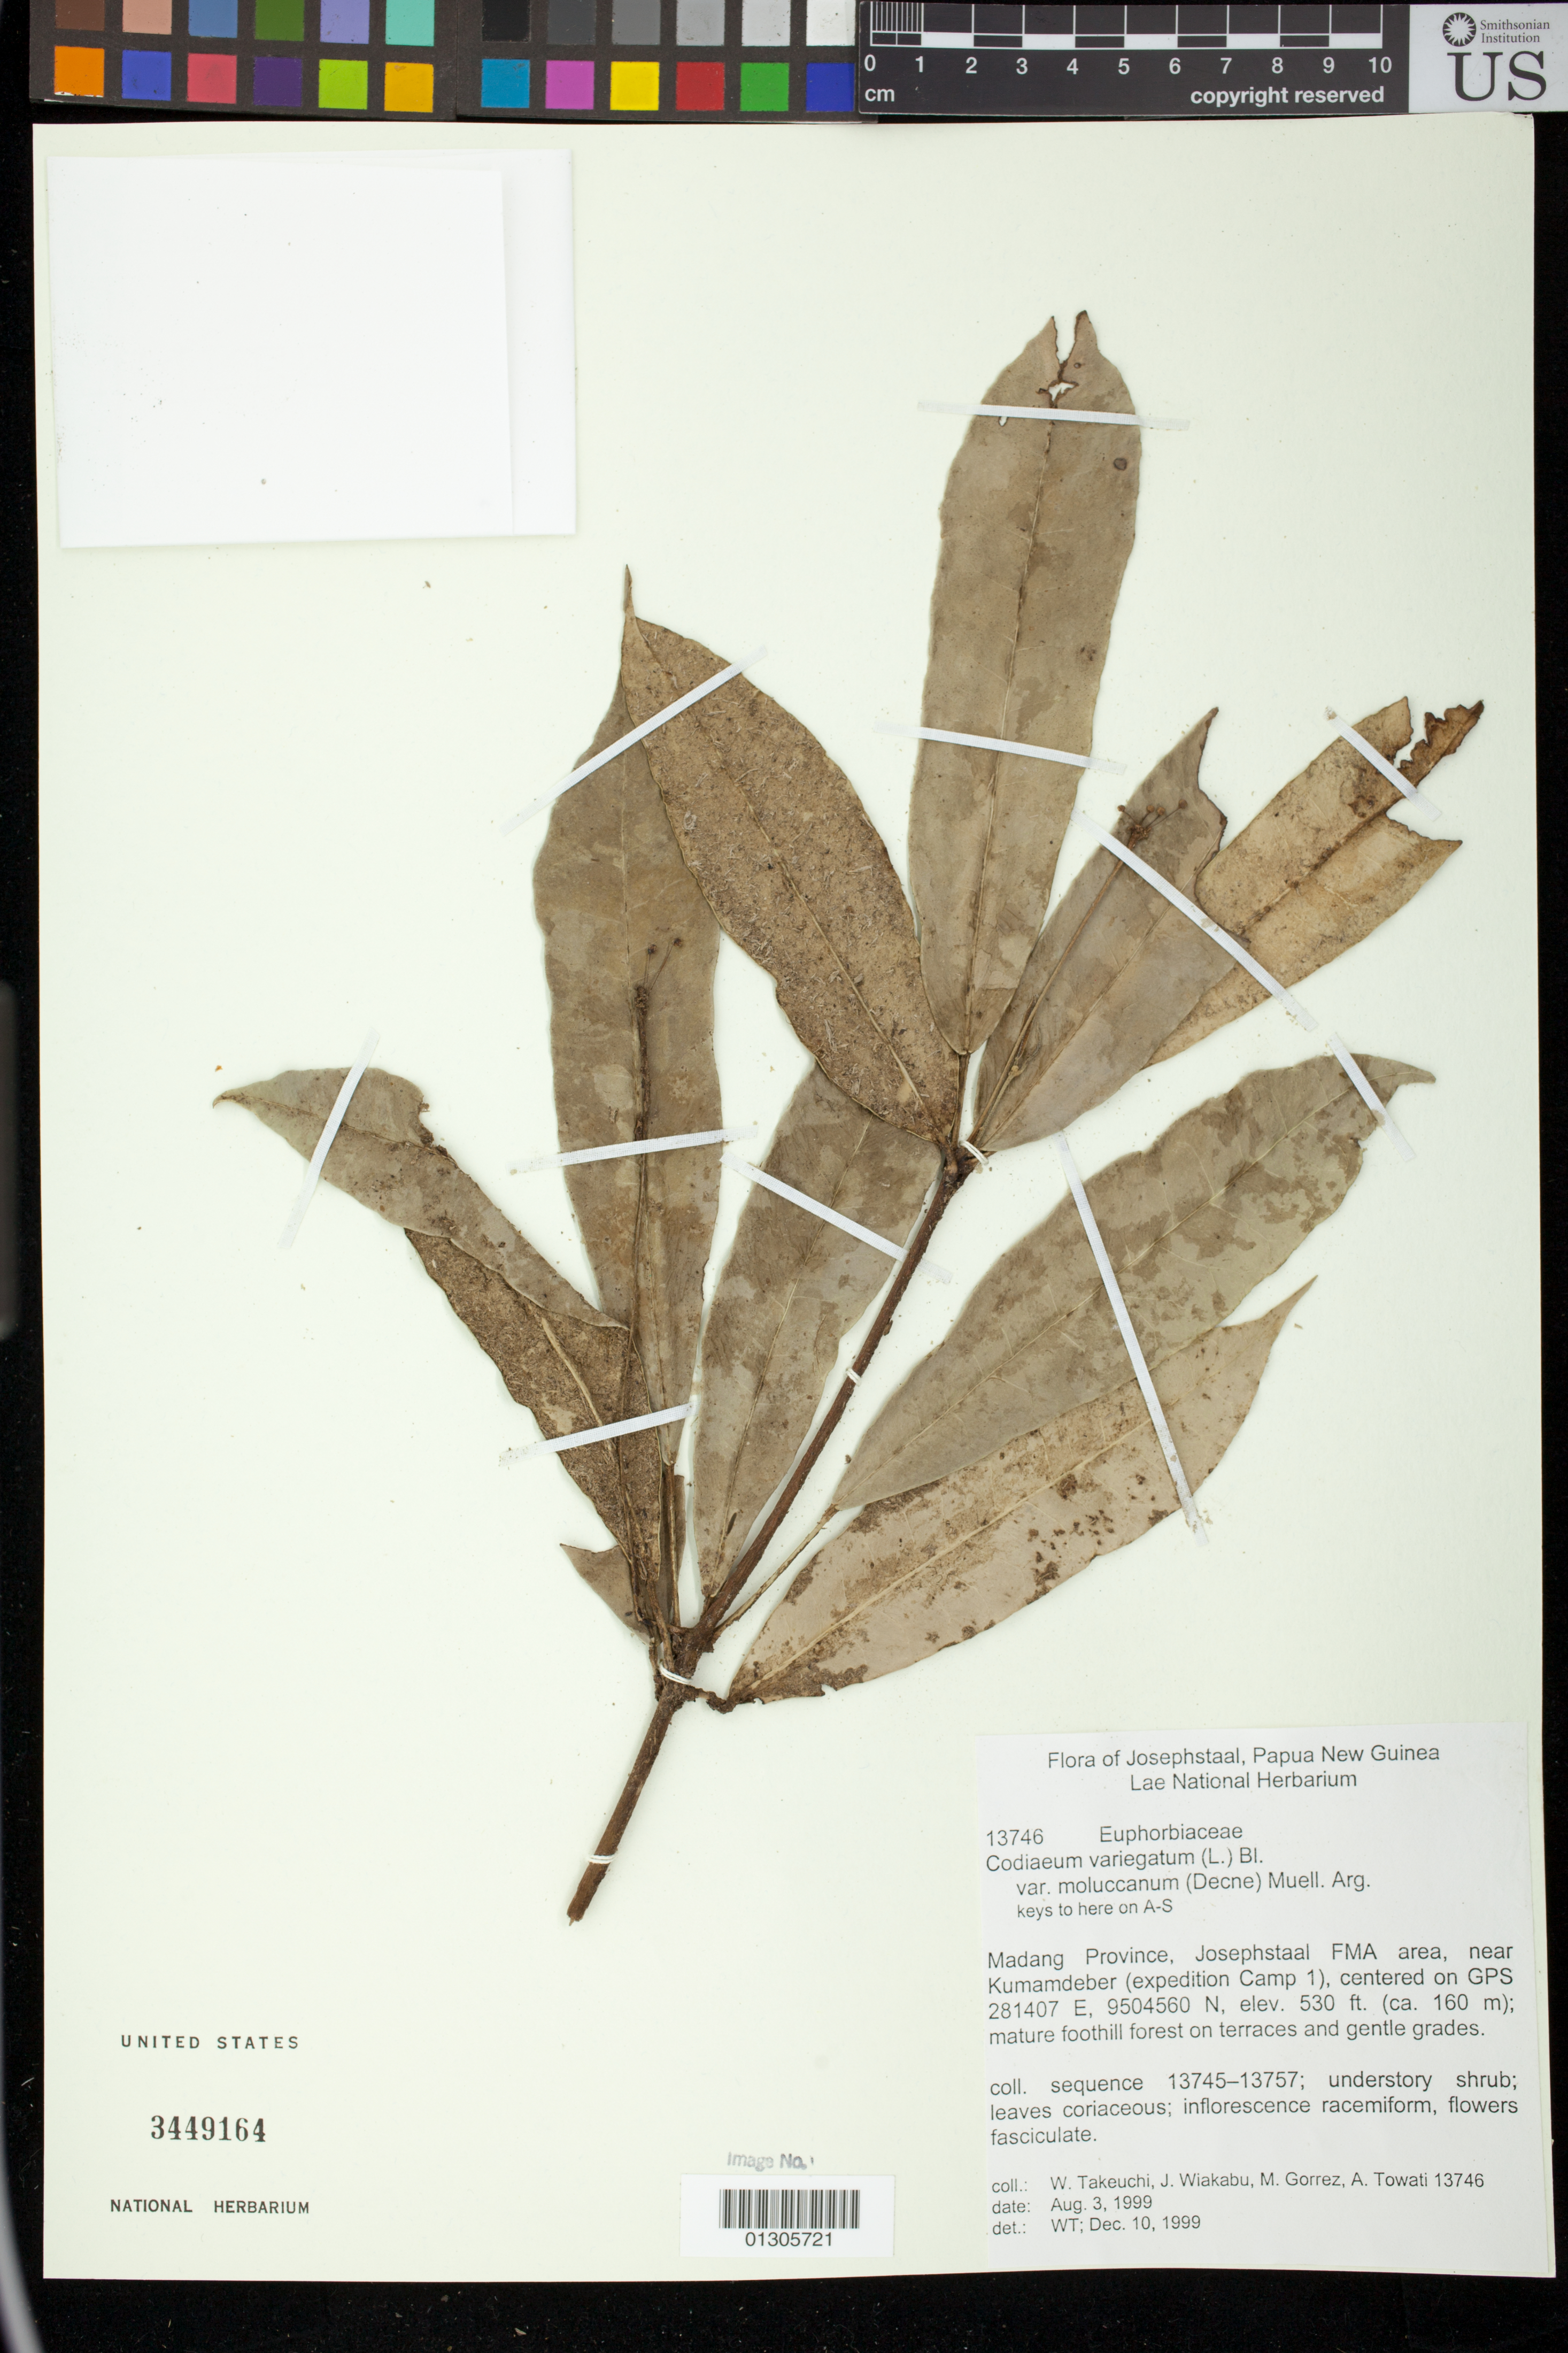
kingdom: Plantae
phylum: Tracheophyta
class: Magnoliopsida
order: Malpighiales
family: Euphorbiaceae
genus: Codiaeum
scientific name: Codiaeum variegatum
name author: (L.) Rumph. ex A. Juss.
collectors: W. N. Takeuchi, J. Wiakabu, M. Gorrez & A. Towati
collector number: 13746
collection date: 1999-08-03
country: Papua New Guinea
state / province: Madang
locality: Josephstaal FMA area, near Kumamdeber (expedition Camp 1), centered on GPS 281407 E, 9504560 N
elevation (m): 162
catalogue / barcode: US 3449164